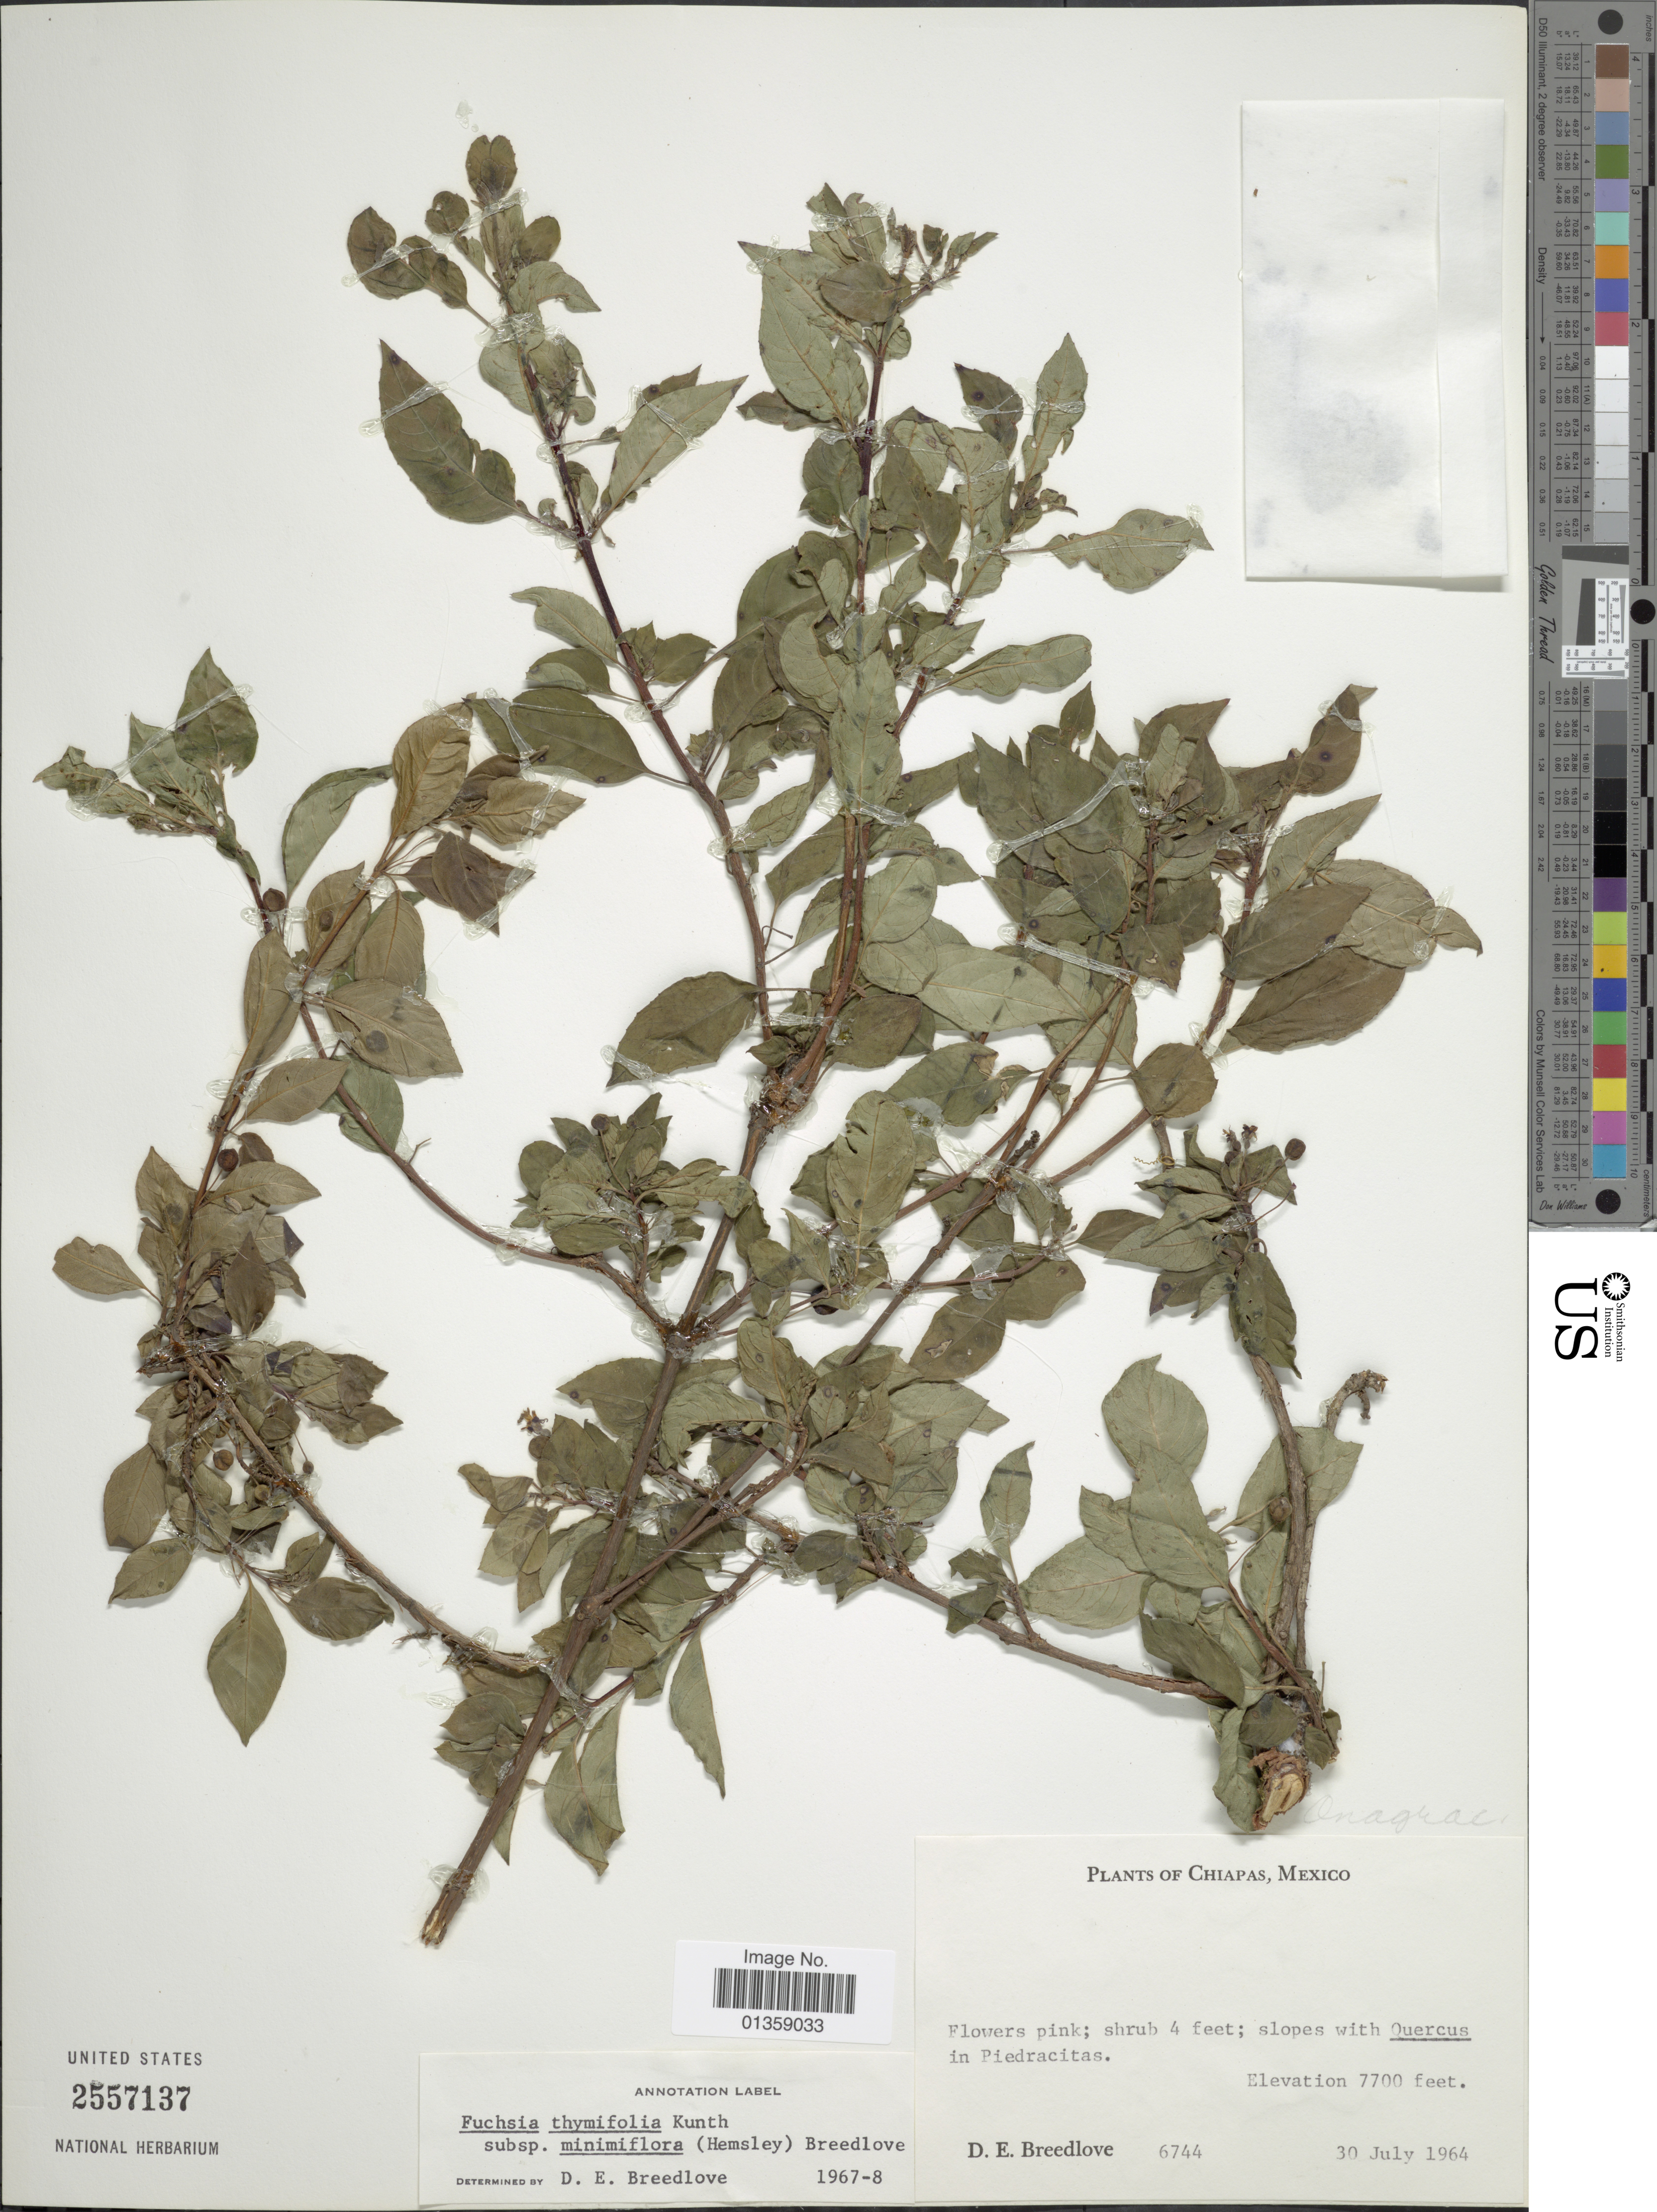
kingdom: Plantae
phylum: Tracheophyta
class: Magnoliopsida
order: Myrtales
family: Onagraceae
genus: Fuchsia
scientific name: Fuchsia thymifolia subsp. minimiflora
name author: (Hemsl.) Breedlove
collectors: D. E. Breedlove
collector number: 6744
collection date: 1964-07-30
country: Mexico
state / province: Chiapas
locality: In Piedracitas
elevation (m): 2347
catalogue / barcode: US 2557137